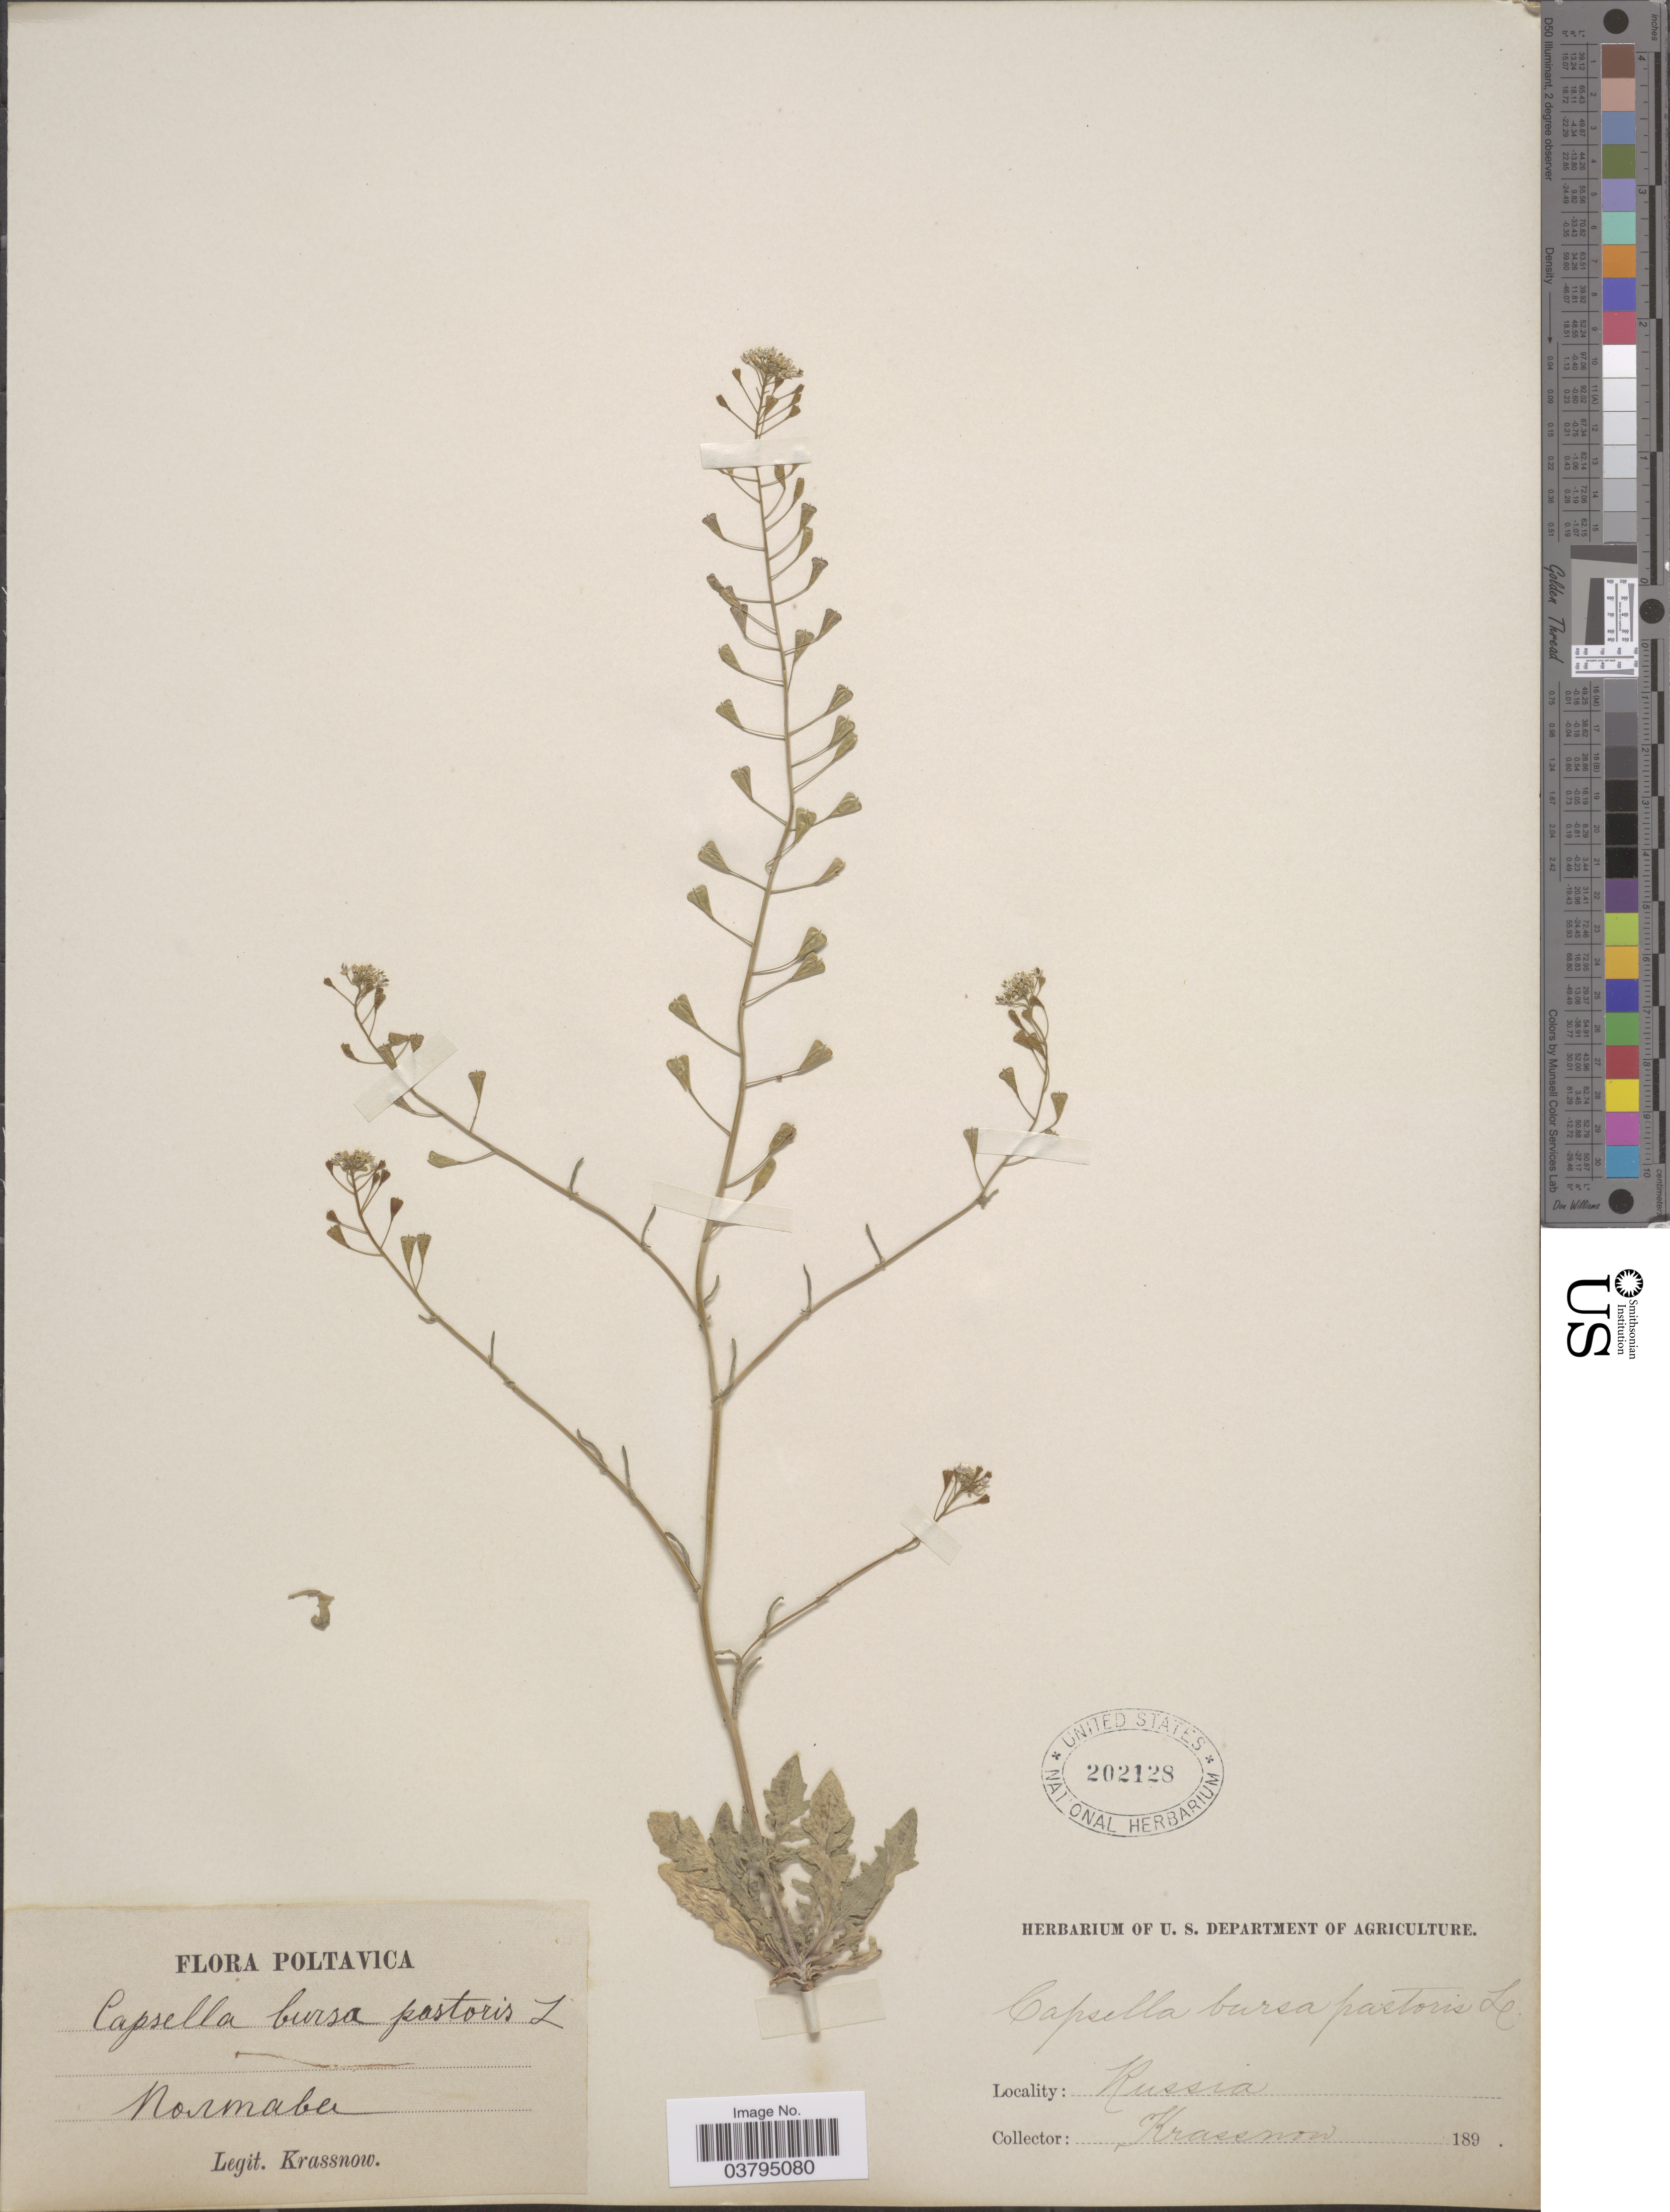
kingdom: Plantae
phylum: Tracheophyta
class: Magnoliopsida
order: Brassicales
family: Brassicaceae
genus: Capsella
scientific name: Capsella bursa-pastoris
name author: (L.) Medik.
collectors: -. Krassnow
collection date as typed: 189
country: Ukraine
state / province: Poltava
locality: Poltava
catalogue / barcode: US 202128